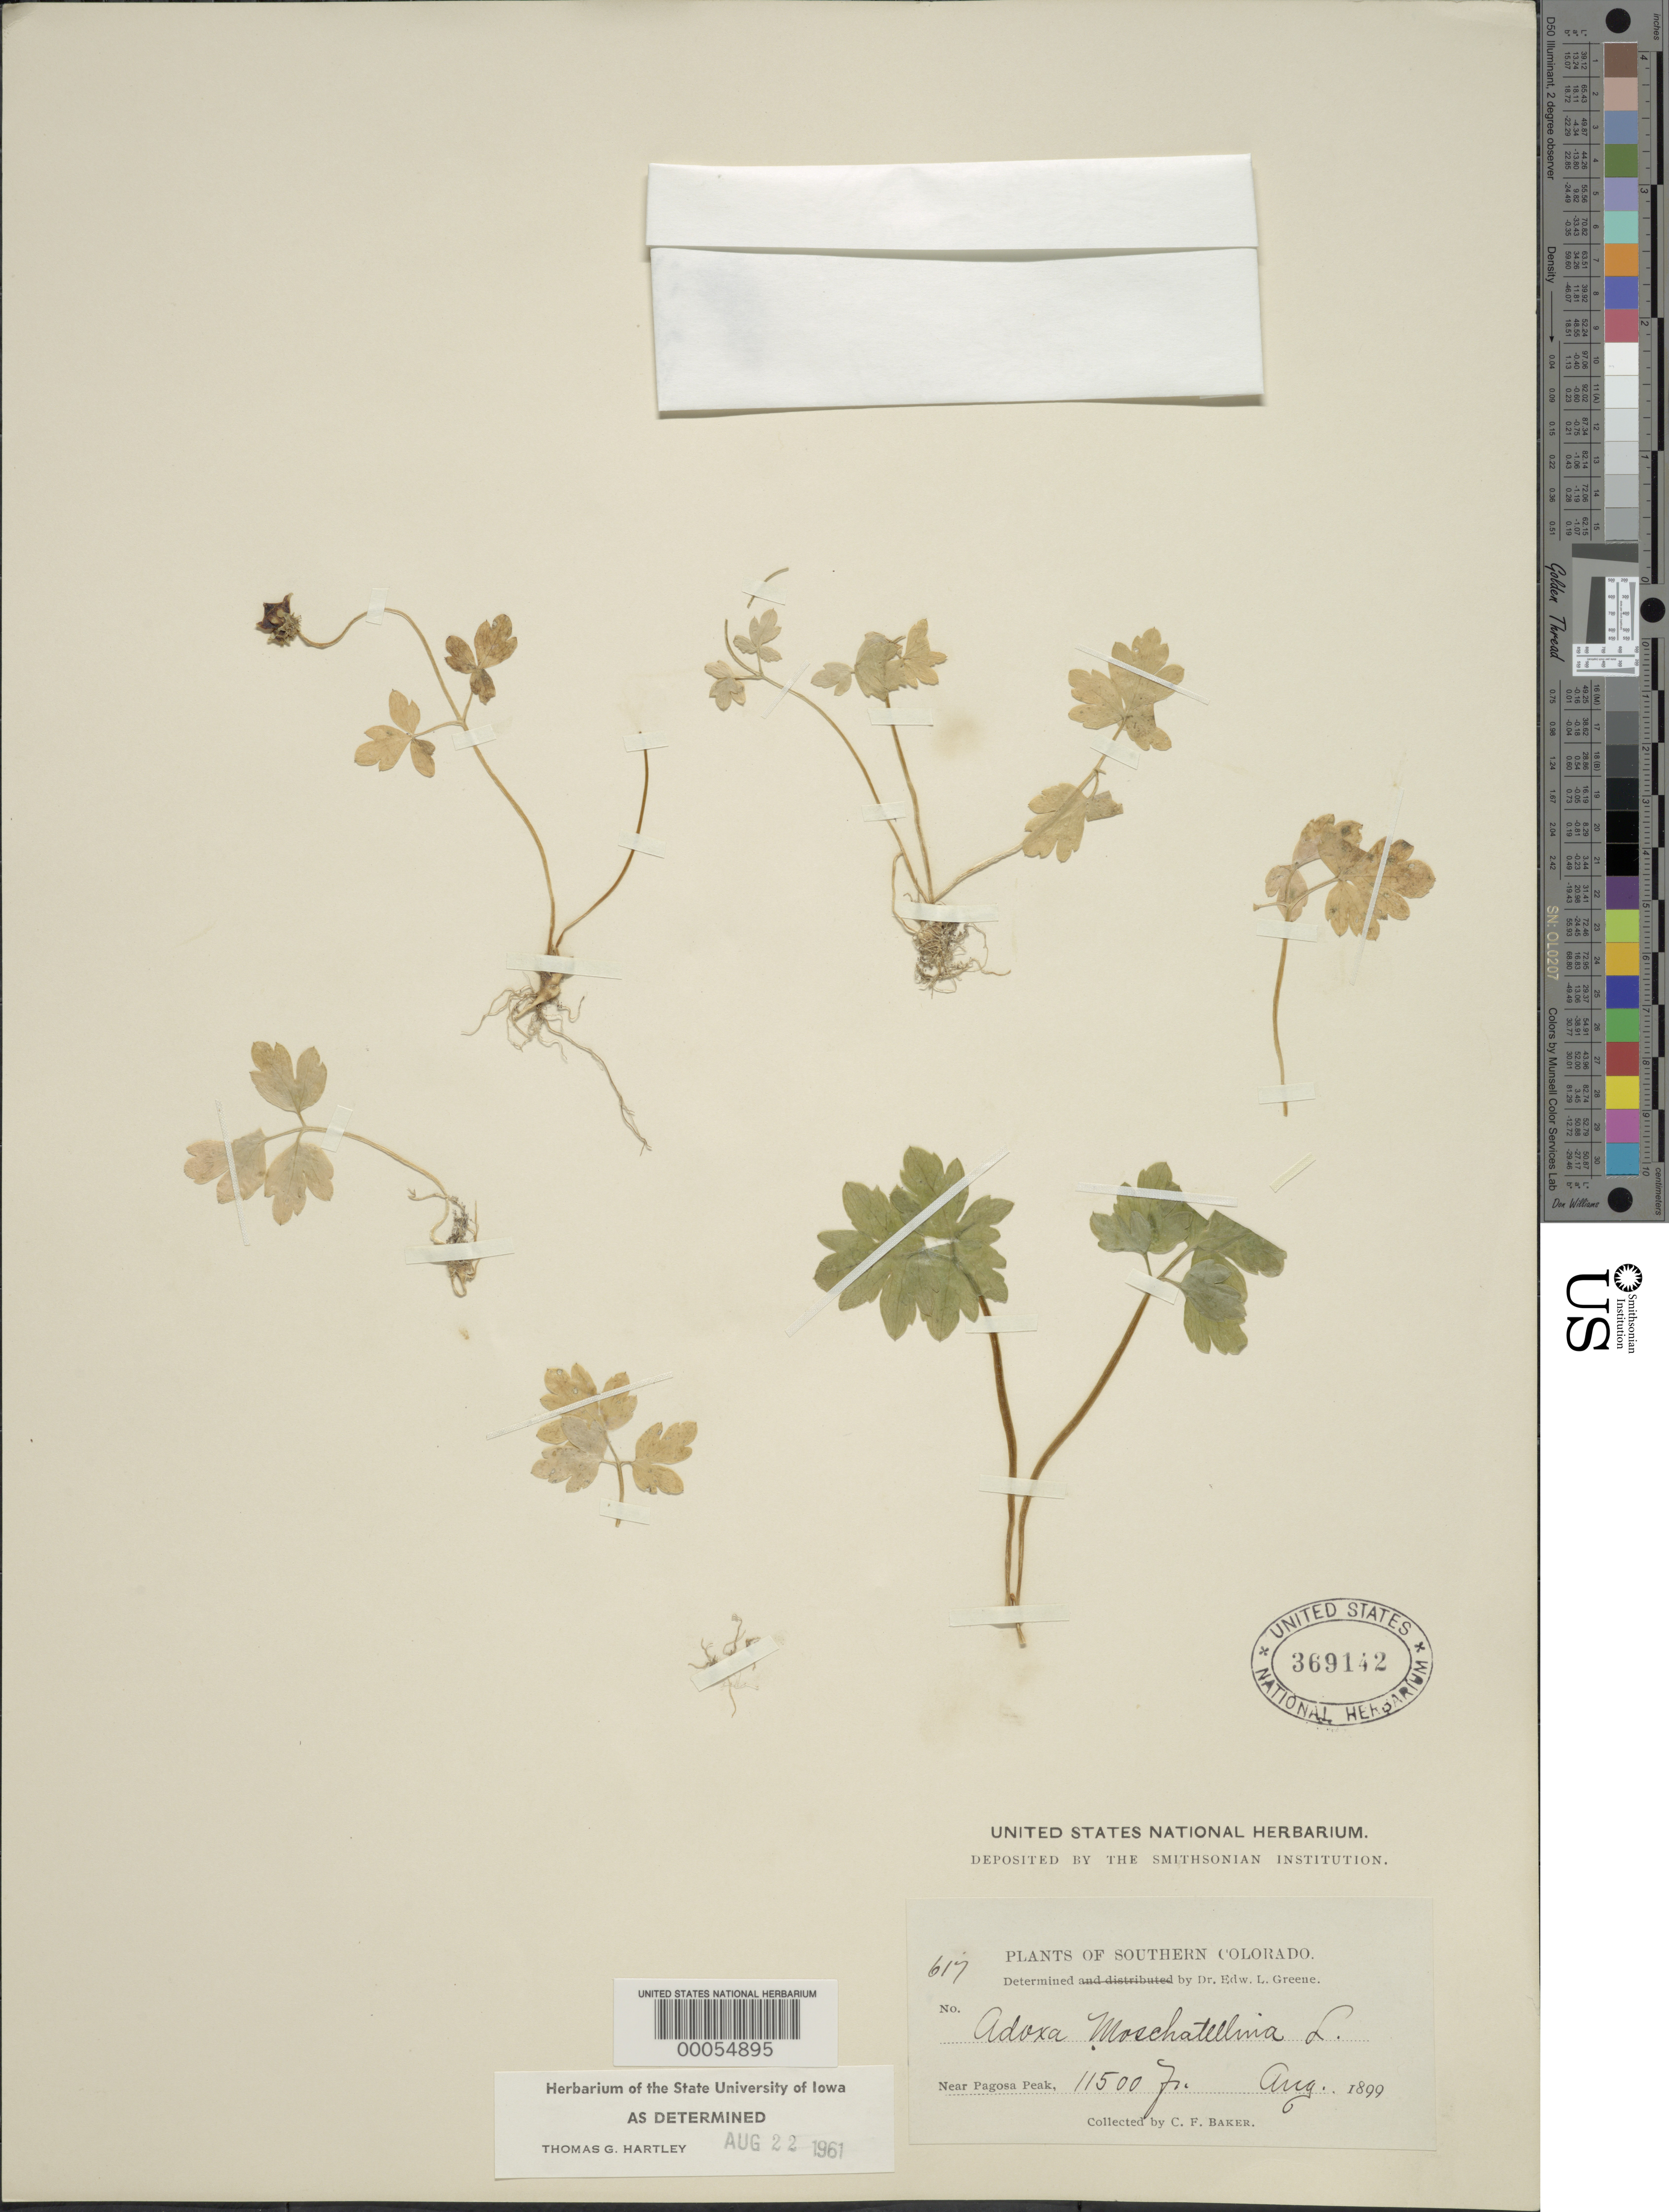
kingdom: Plantae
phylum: Tracheophyta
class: Magnoliopsida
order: Dipsacales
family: Viburnaceae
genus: Adoxa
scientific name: Adoxa moschatellina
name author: L.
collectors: C. F. Baker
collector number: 580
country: United States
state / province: Colorado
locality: Near pegosa peak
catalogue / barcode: US 369142